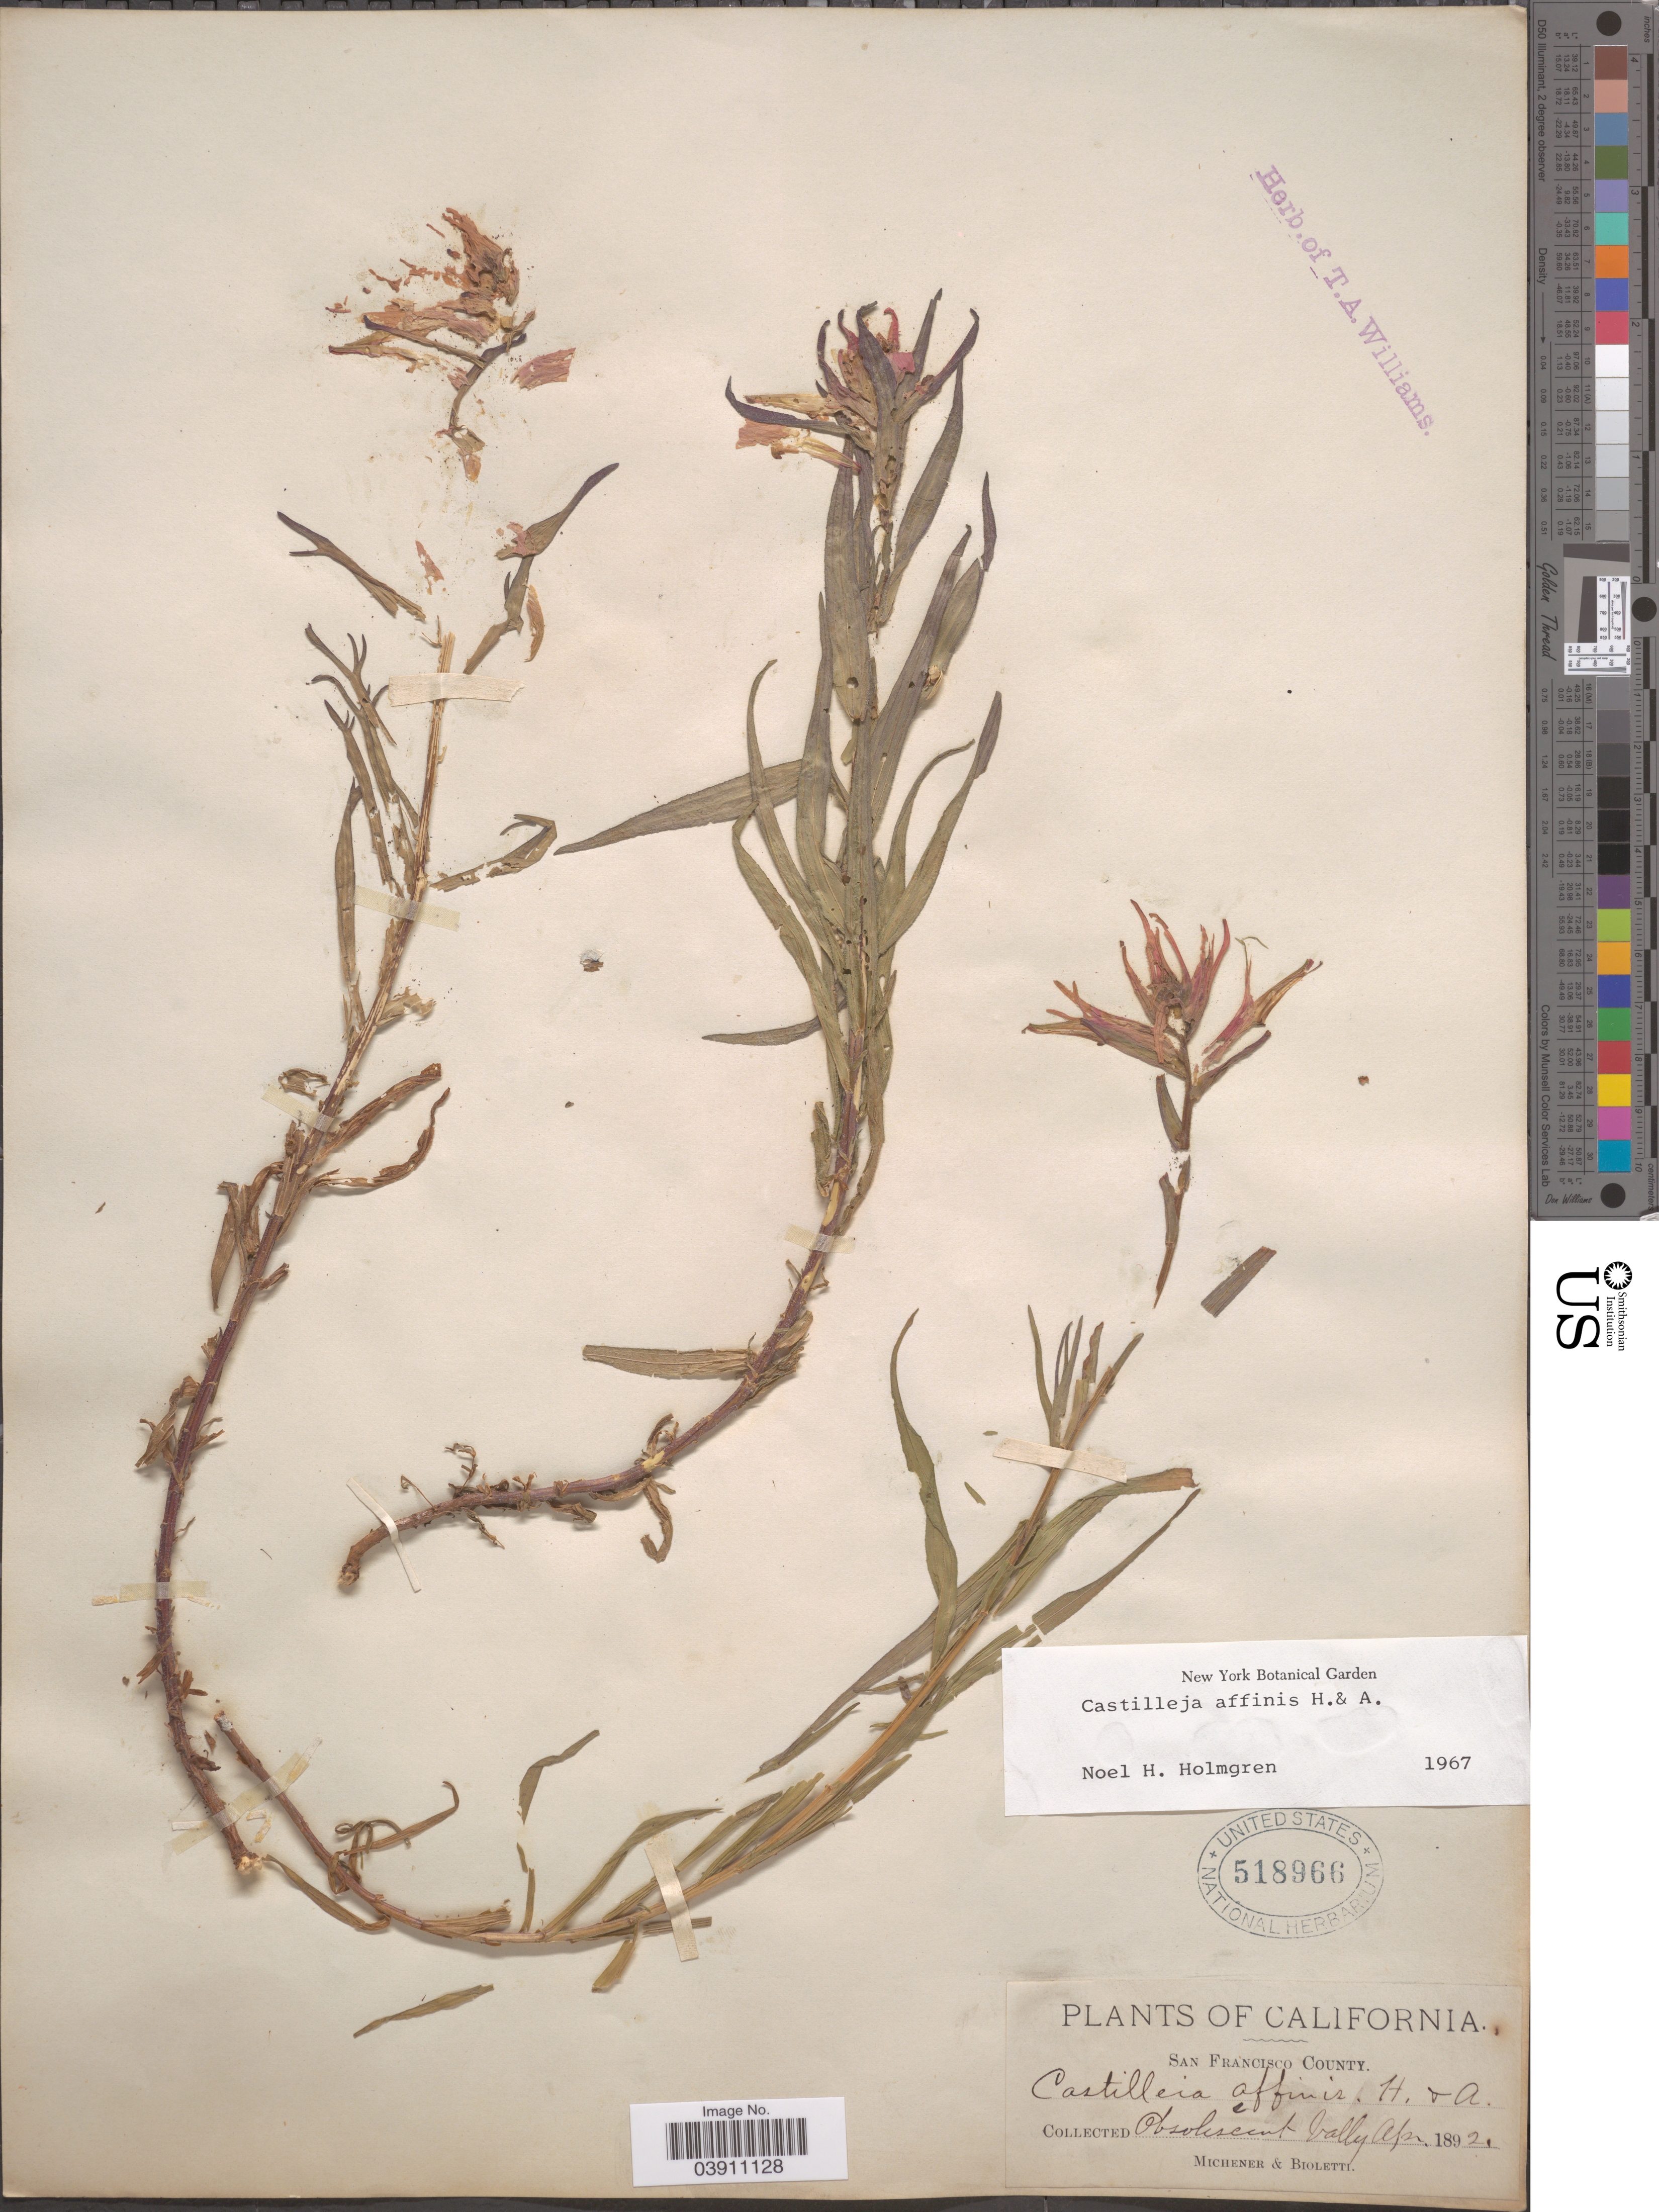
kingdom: Plantae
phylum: Tracheophyta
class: Magnoliopsida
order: Lamiales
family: Orobanchaceae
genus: Castilleja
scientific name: Castilleja affinis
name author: Hook. & Arn.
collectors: -. Michener & -- Bioletti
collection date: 1892-04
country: United States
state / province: California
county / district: San Francisco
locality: San Francisco County. Obsolescent Valley.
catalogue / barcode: US 518966